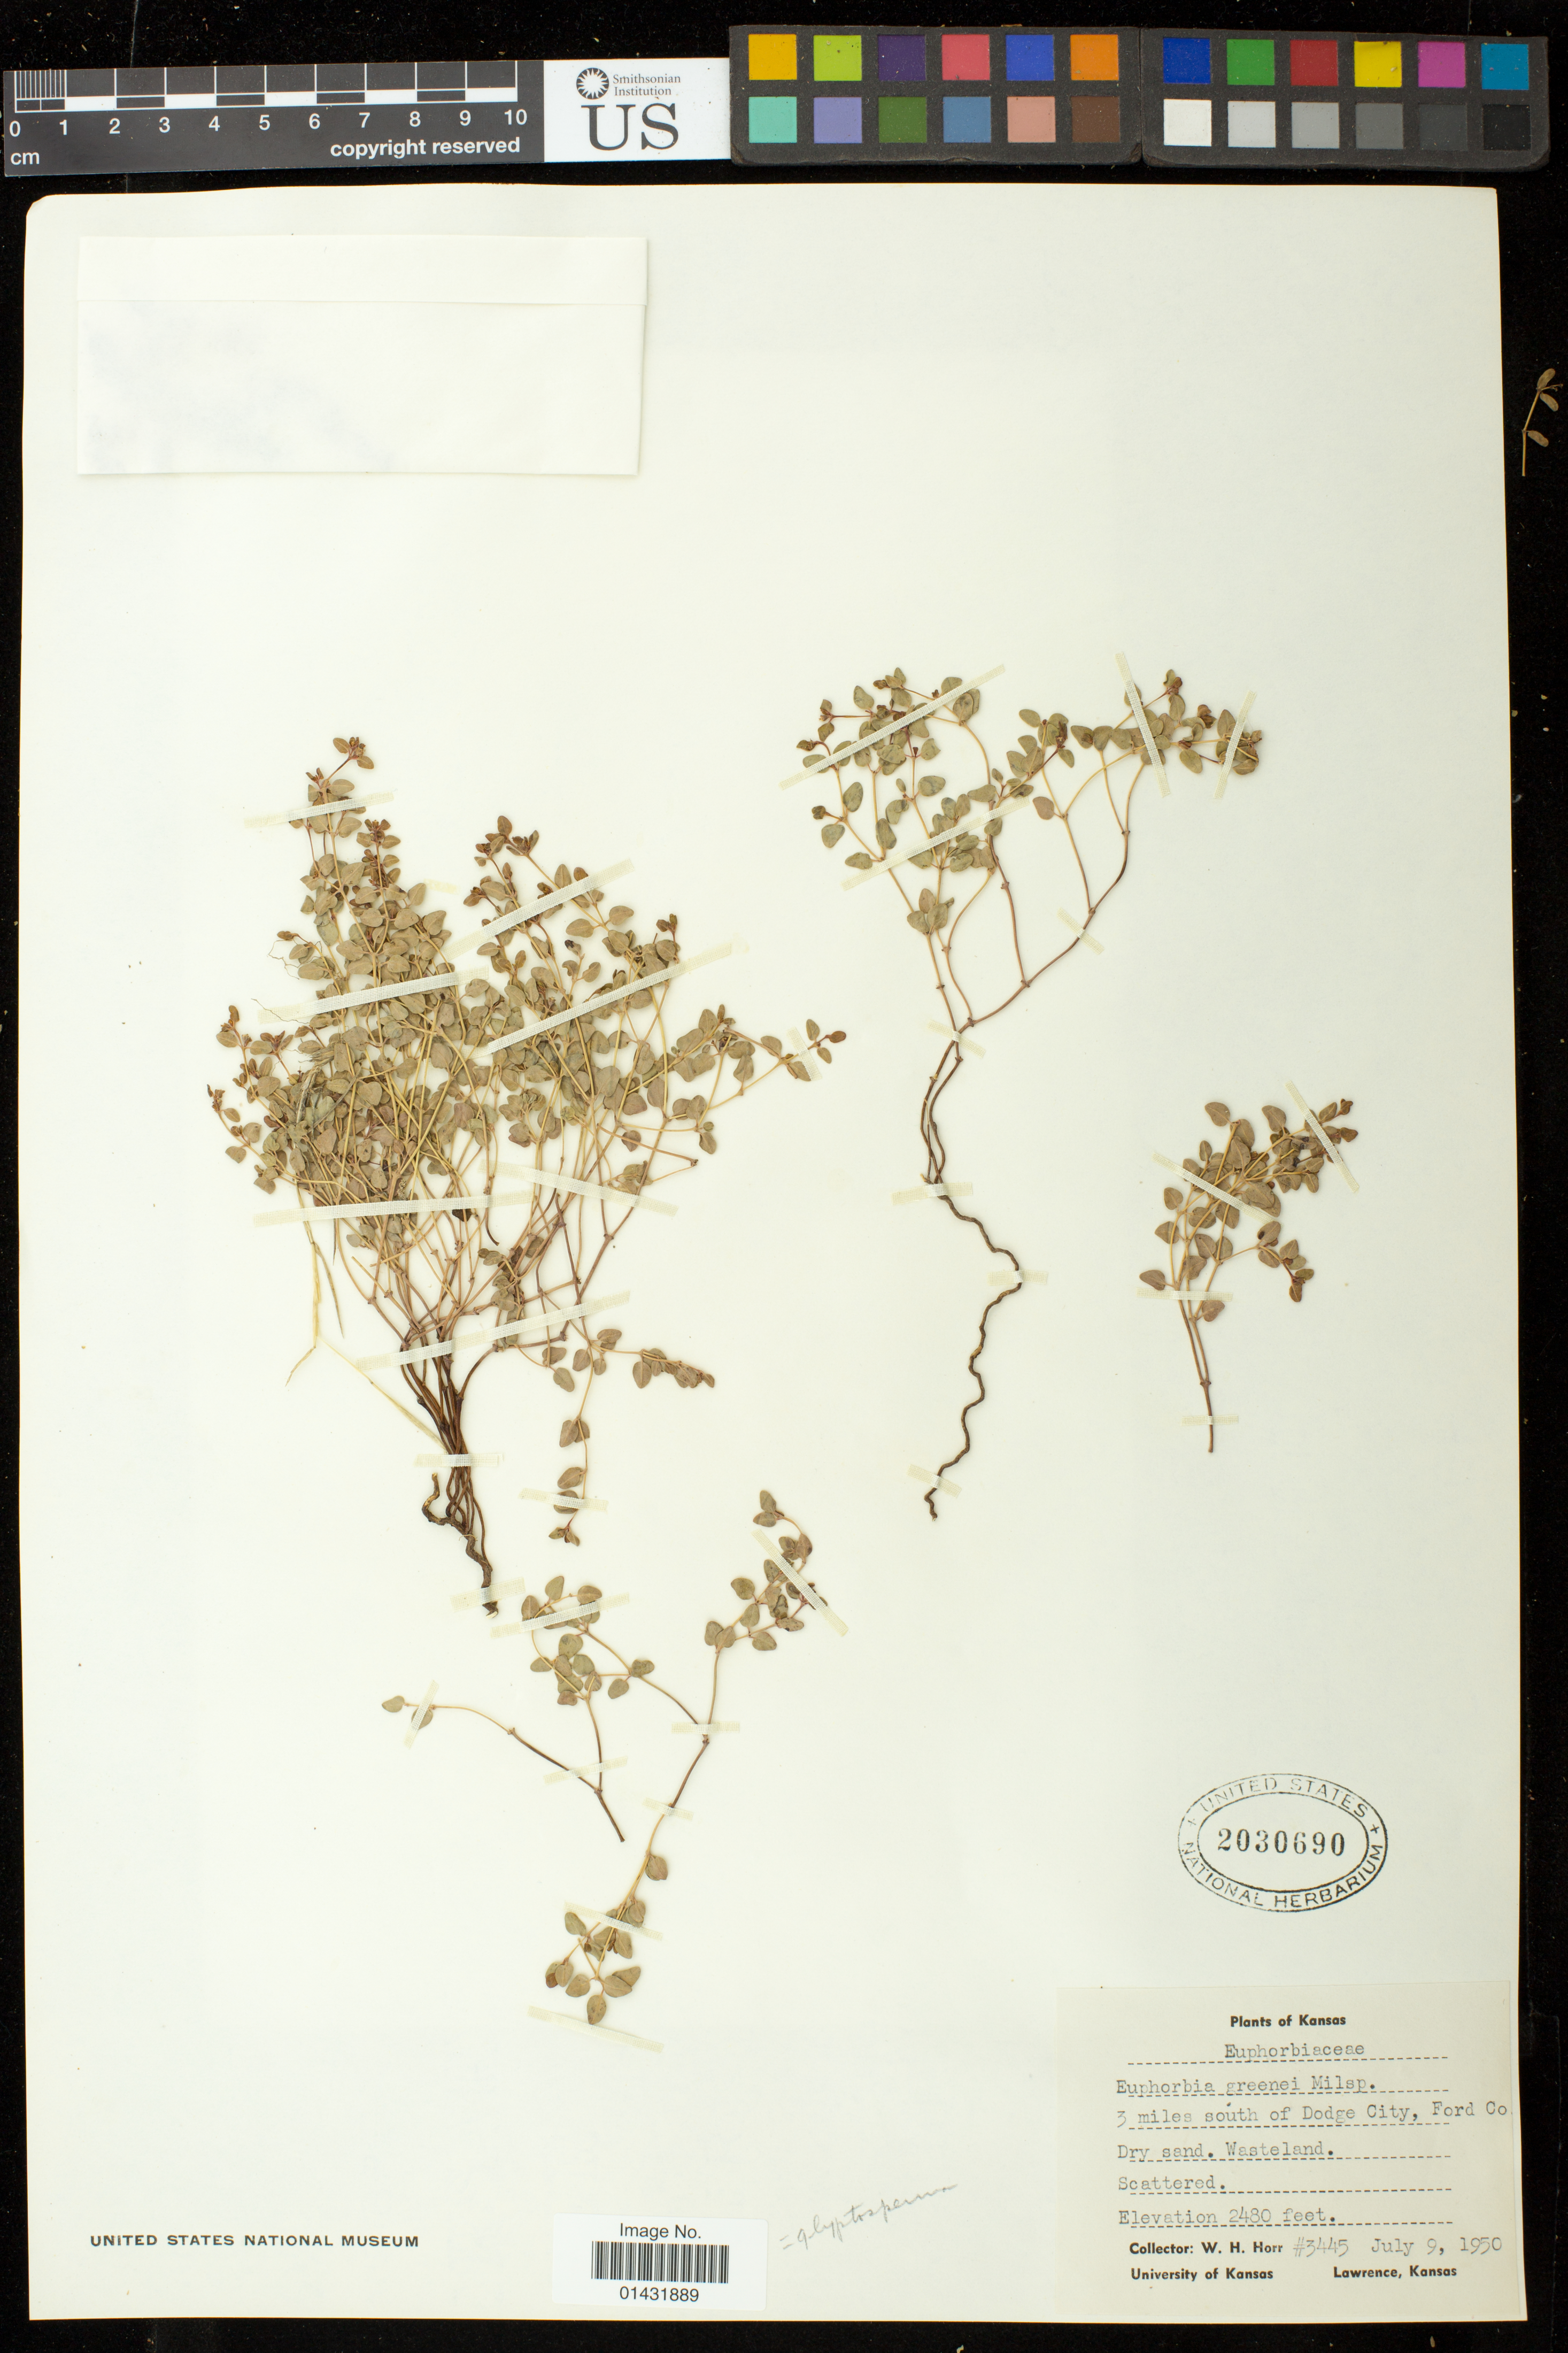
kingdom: Plantae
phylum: Tracheophyta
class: Magnoliopsida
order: Malpighiales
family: Euphorbiaceae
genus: Euphorbia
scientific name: Euphorbia glyptosperma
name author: Engelm.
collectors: W. H. Horr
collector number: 3445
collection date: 1950-07-09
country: United States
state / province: Kansas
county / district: Ford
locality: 3 miles south of Dodge City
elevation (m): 756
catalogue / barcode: US 2030690